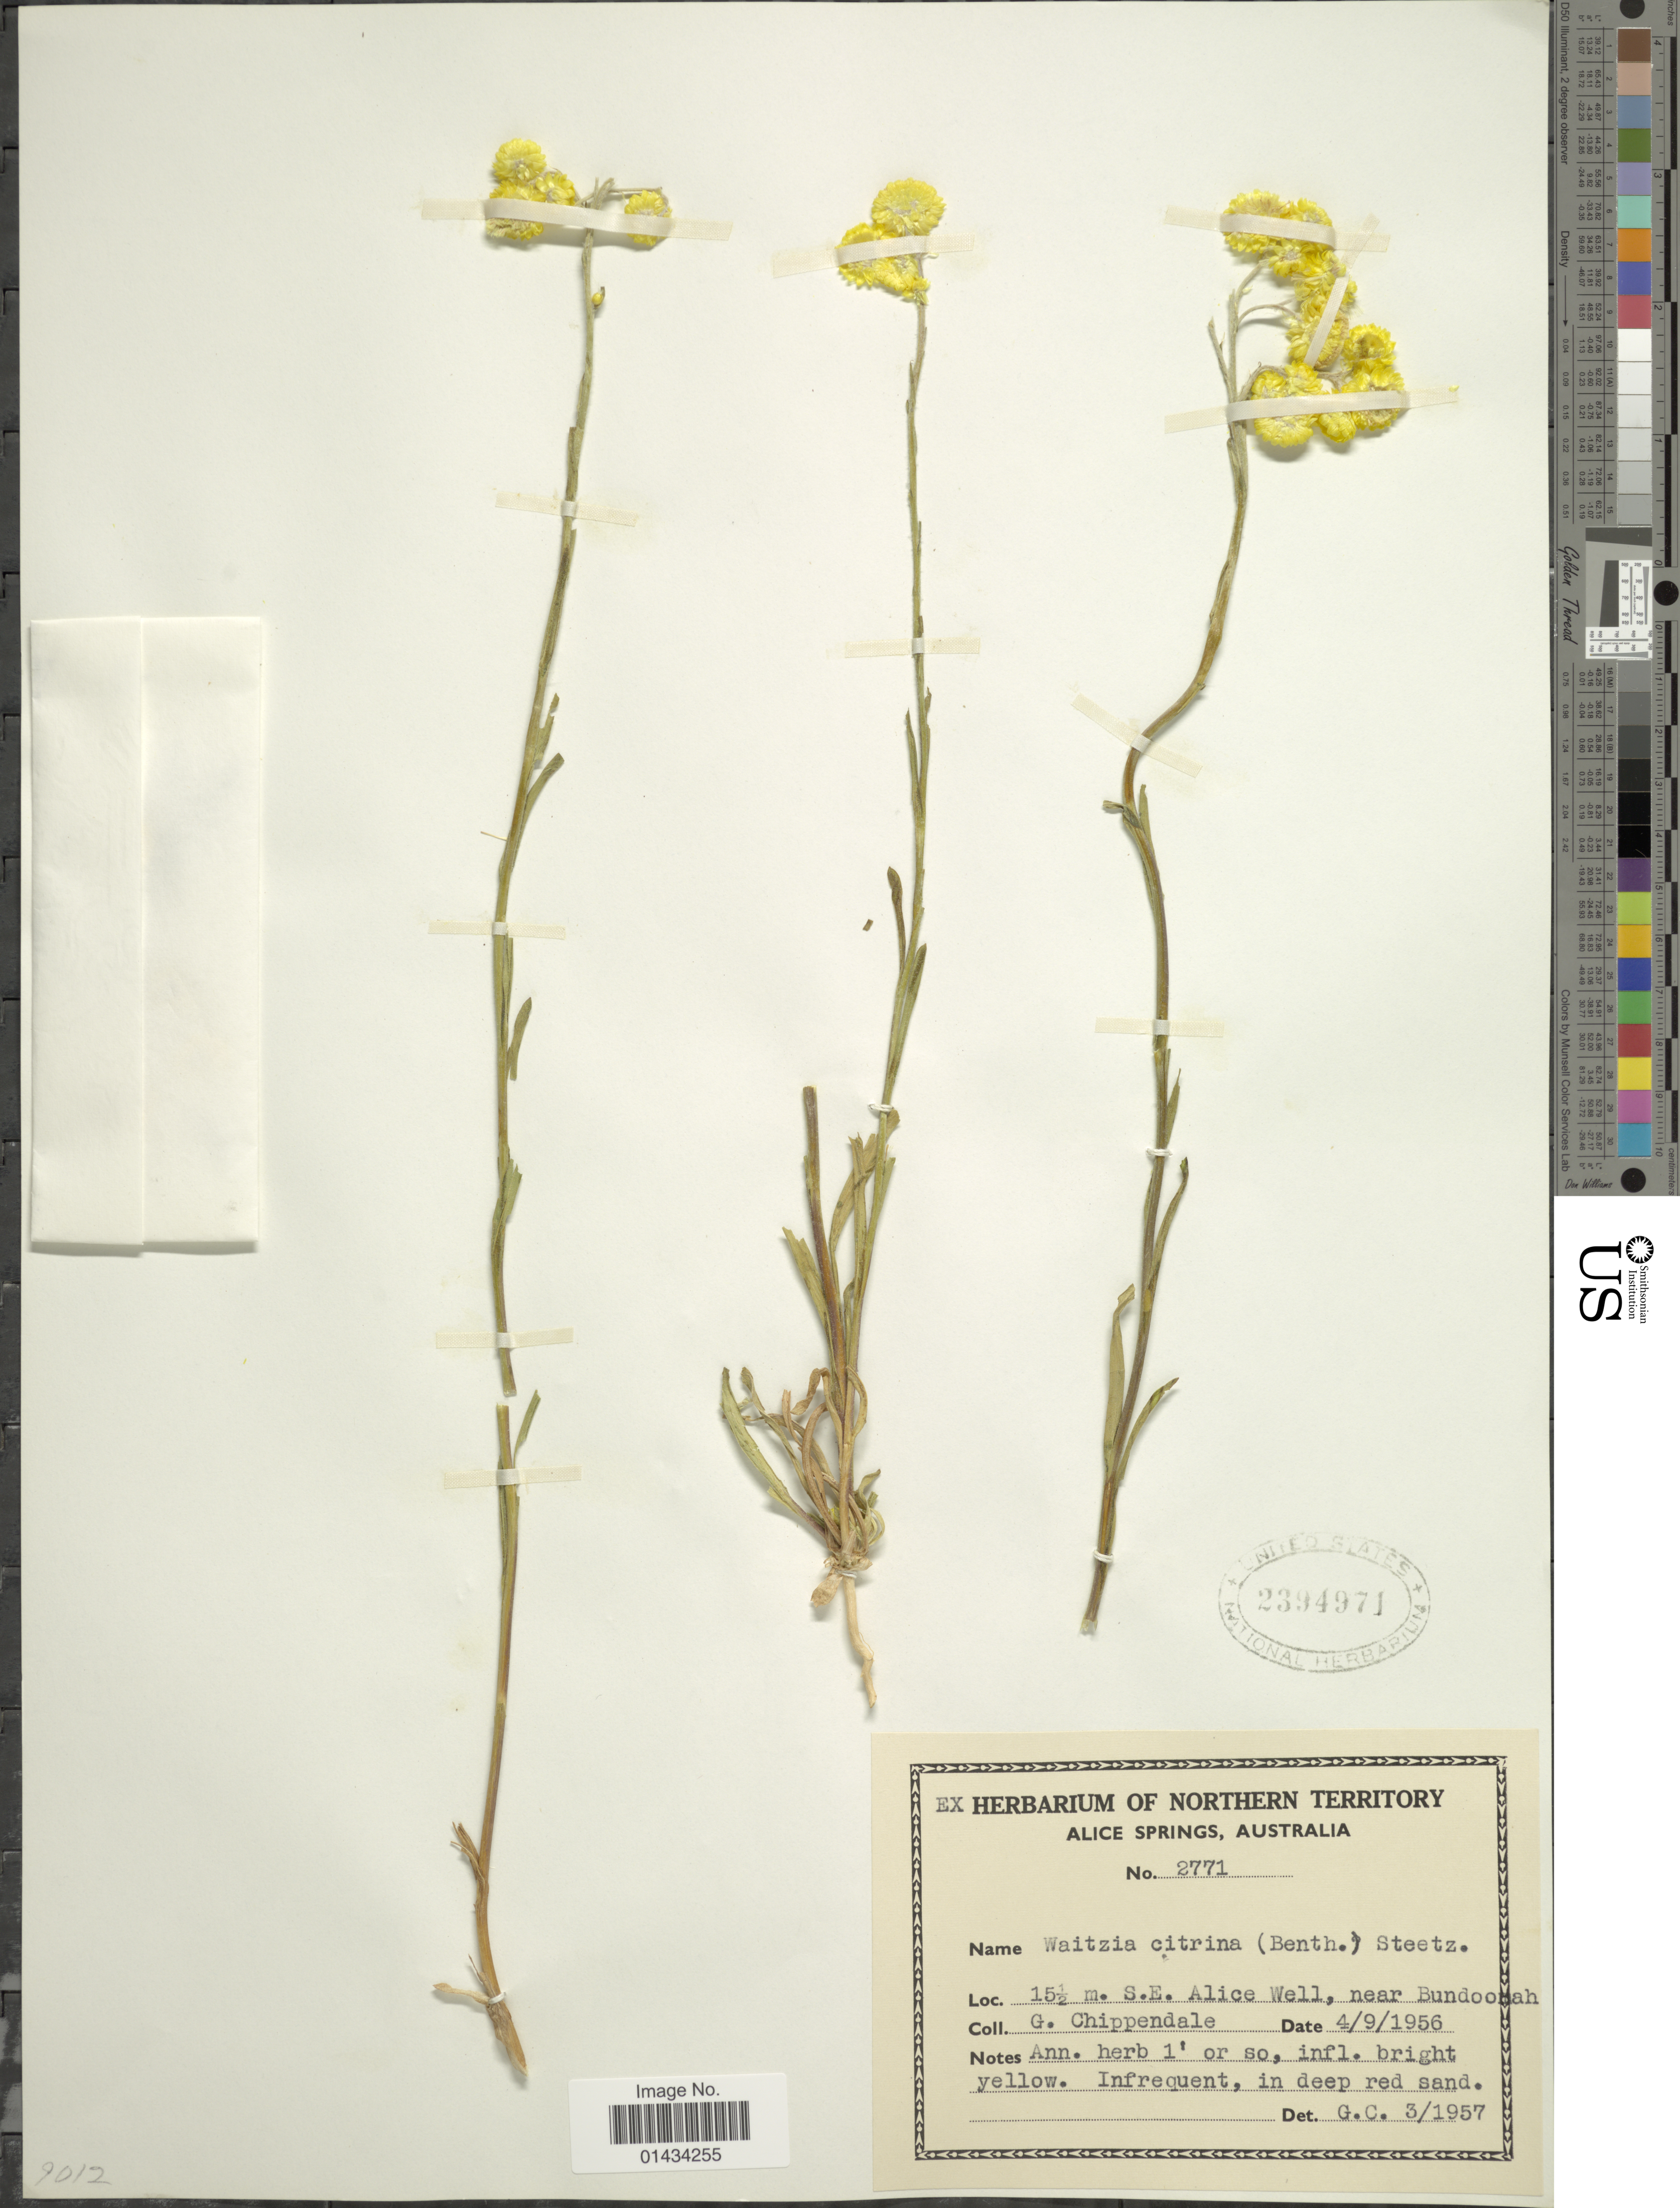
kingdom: Plantae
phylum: Tracheophyta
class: Magnoliopsida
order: Asterales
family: Asteraceae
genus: Waitzia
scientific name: Waitzia citrina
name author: (Benth.) Steetz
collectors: G. Chippendale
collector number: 2771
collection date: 1956-09-04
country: Australia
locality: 15 1/2 mi. S.E. Alice Well, near Bundoonah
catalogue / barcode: US 2394971